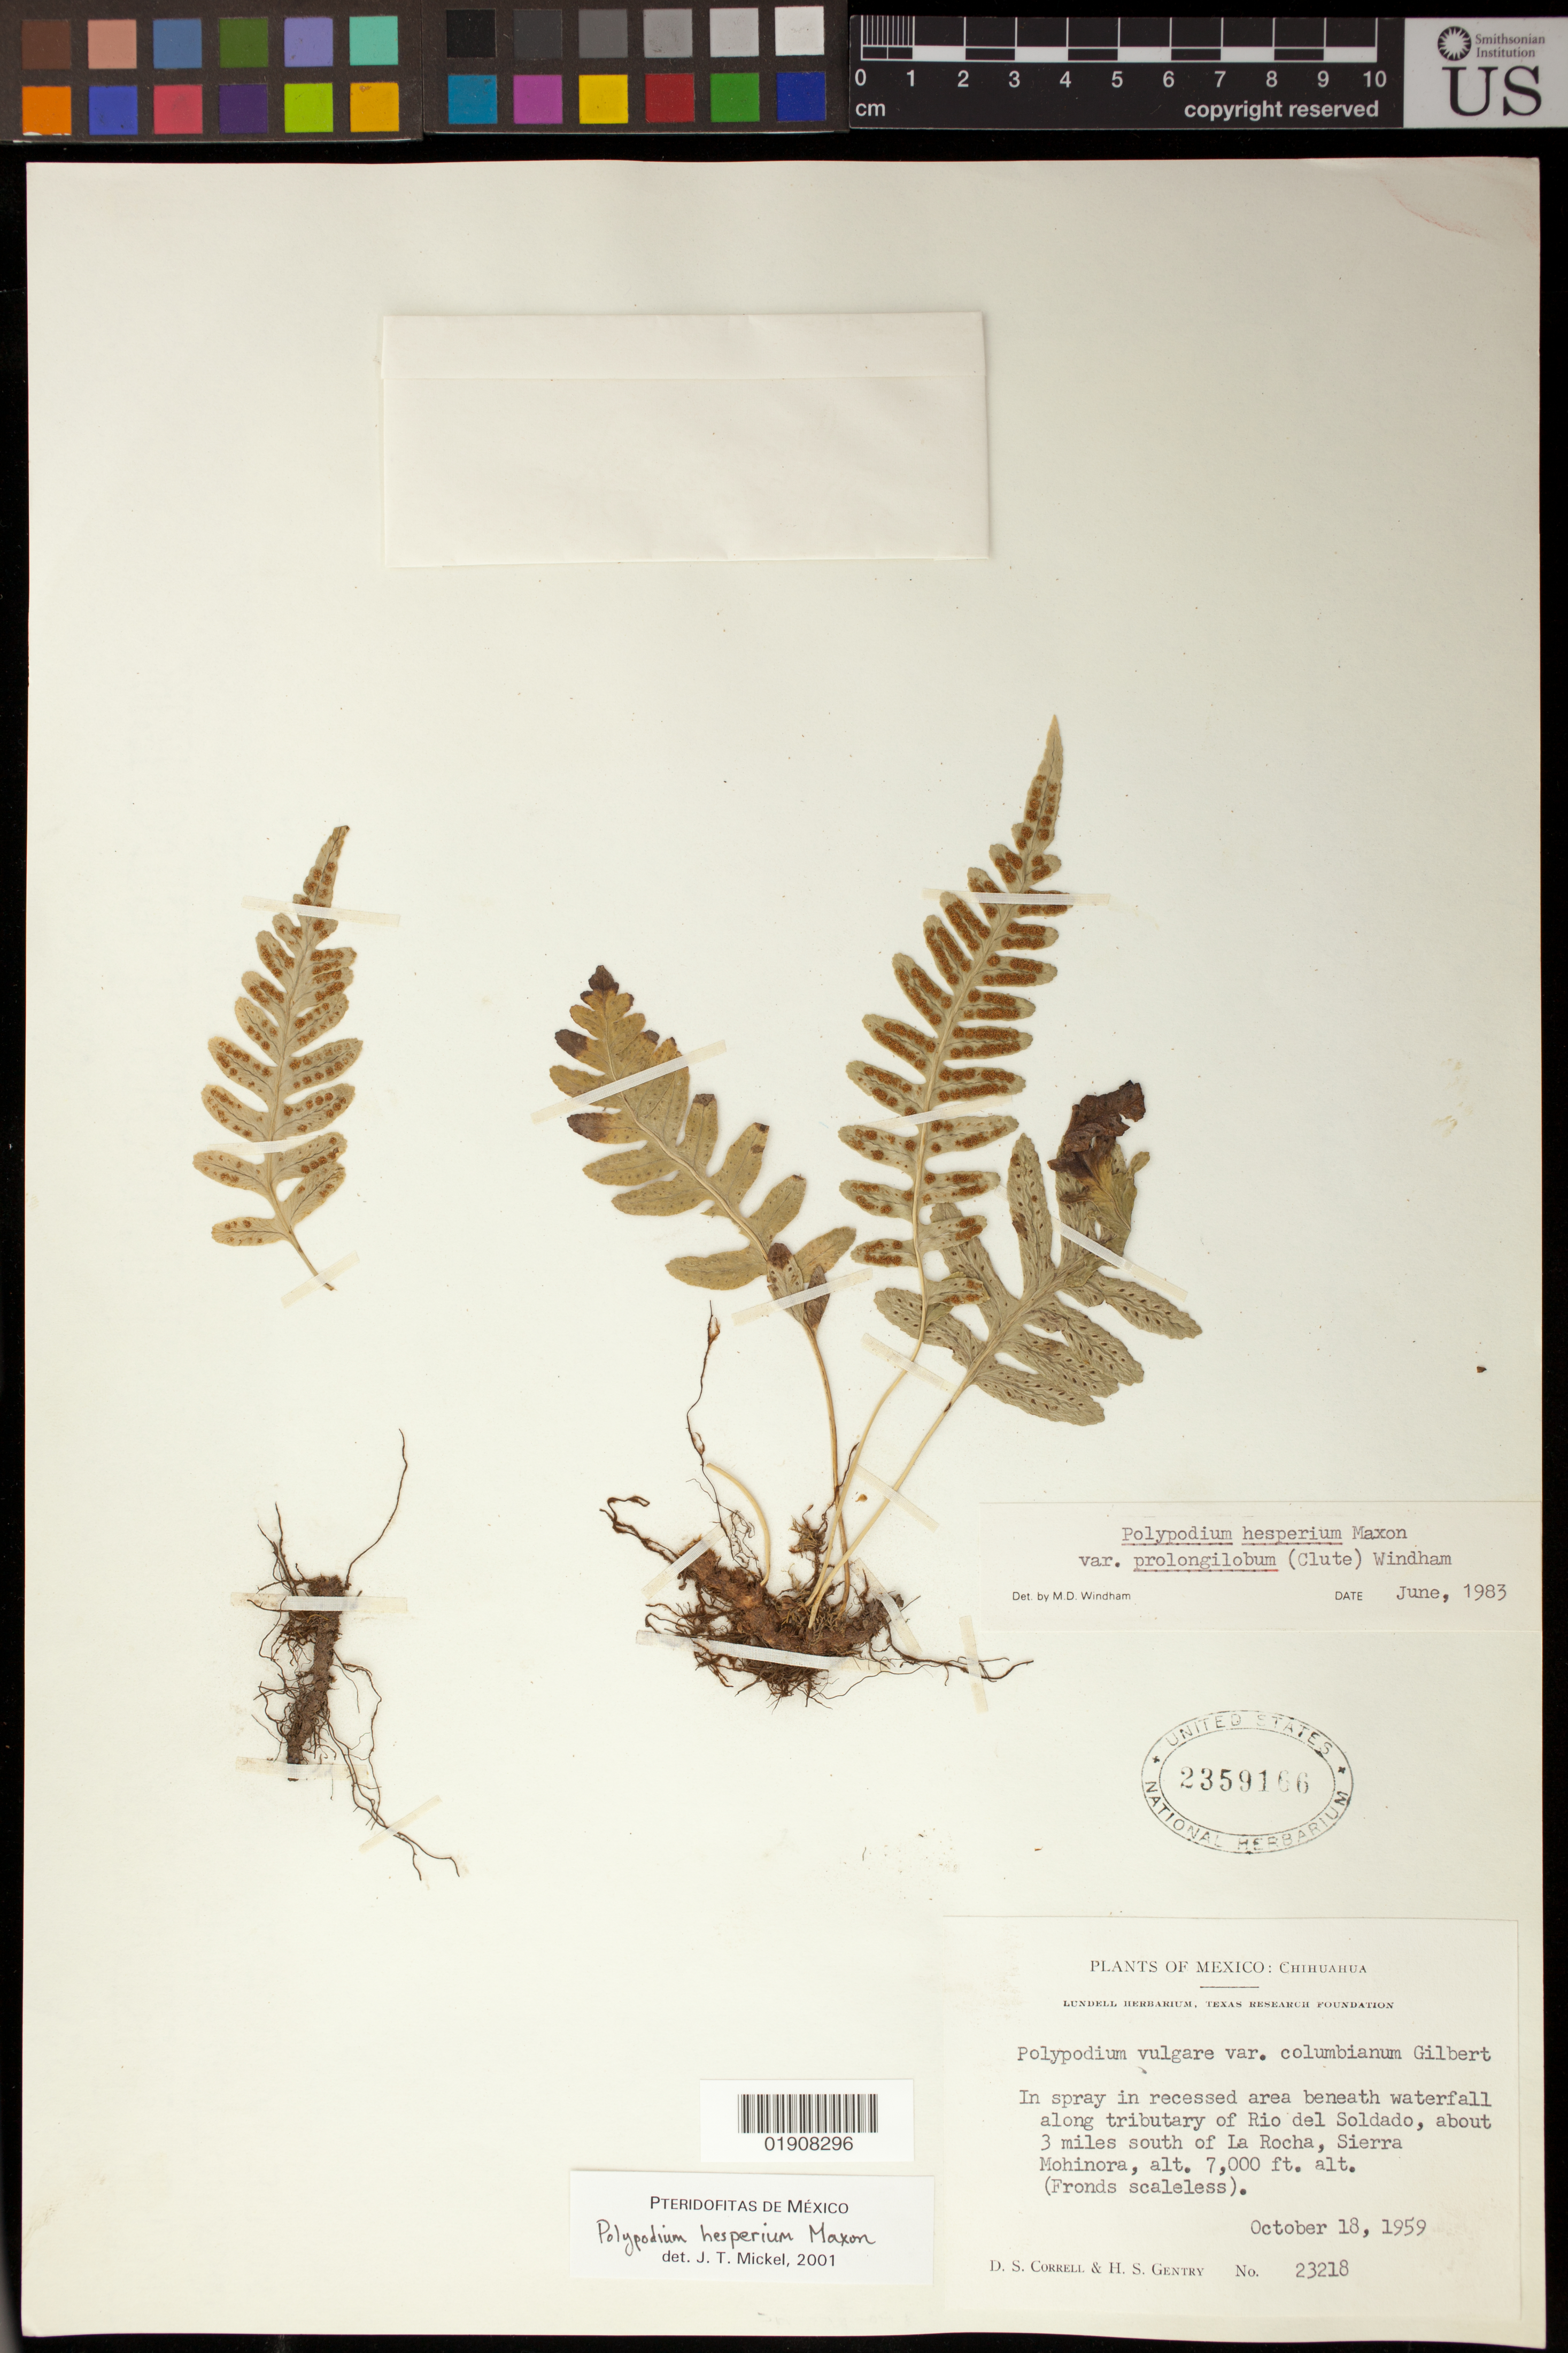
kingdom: Plantae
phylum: Tracheophyta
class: Polypodiopsida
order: Polypodiales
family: Polypodiaceae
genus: Polypodium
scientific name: Polypodium hesperium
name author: Maxon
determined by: Mickel, J. T., (NY), New York Botanical Garden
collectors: D. S. Correll & H. S. Gentry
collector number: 23218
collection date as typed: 18 Oct 1959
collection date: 1959-10-18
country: Mexico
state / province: Chihuahua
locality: Beneath waterfall along tributary of Río del Soldado, about 3 miles south of La Rocha, Sierra Mohinora.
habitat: In spray in recessed area beneath waterfall.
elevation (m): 2134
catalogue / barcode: US 2359166